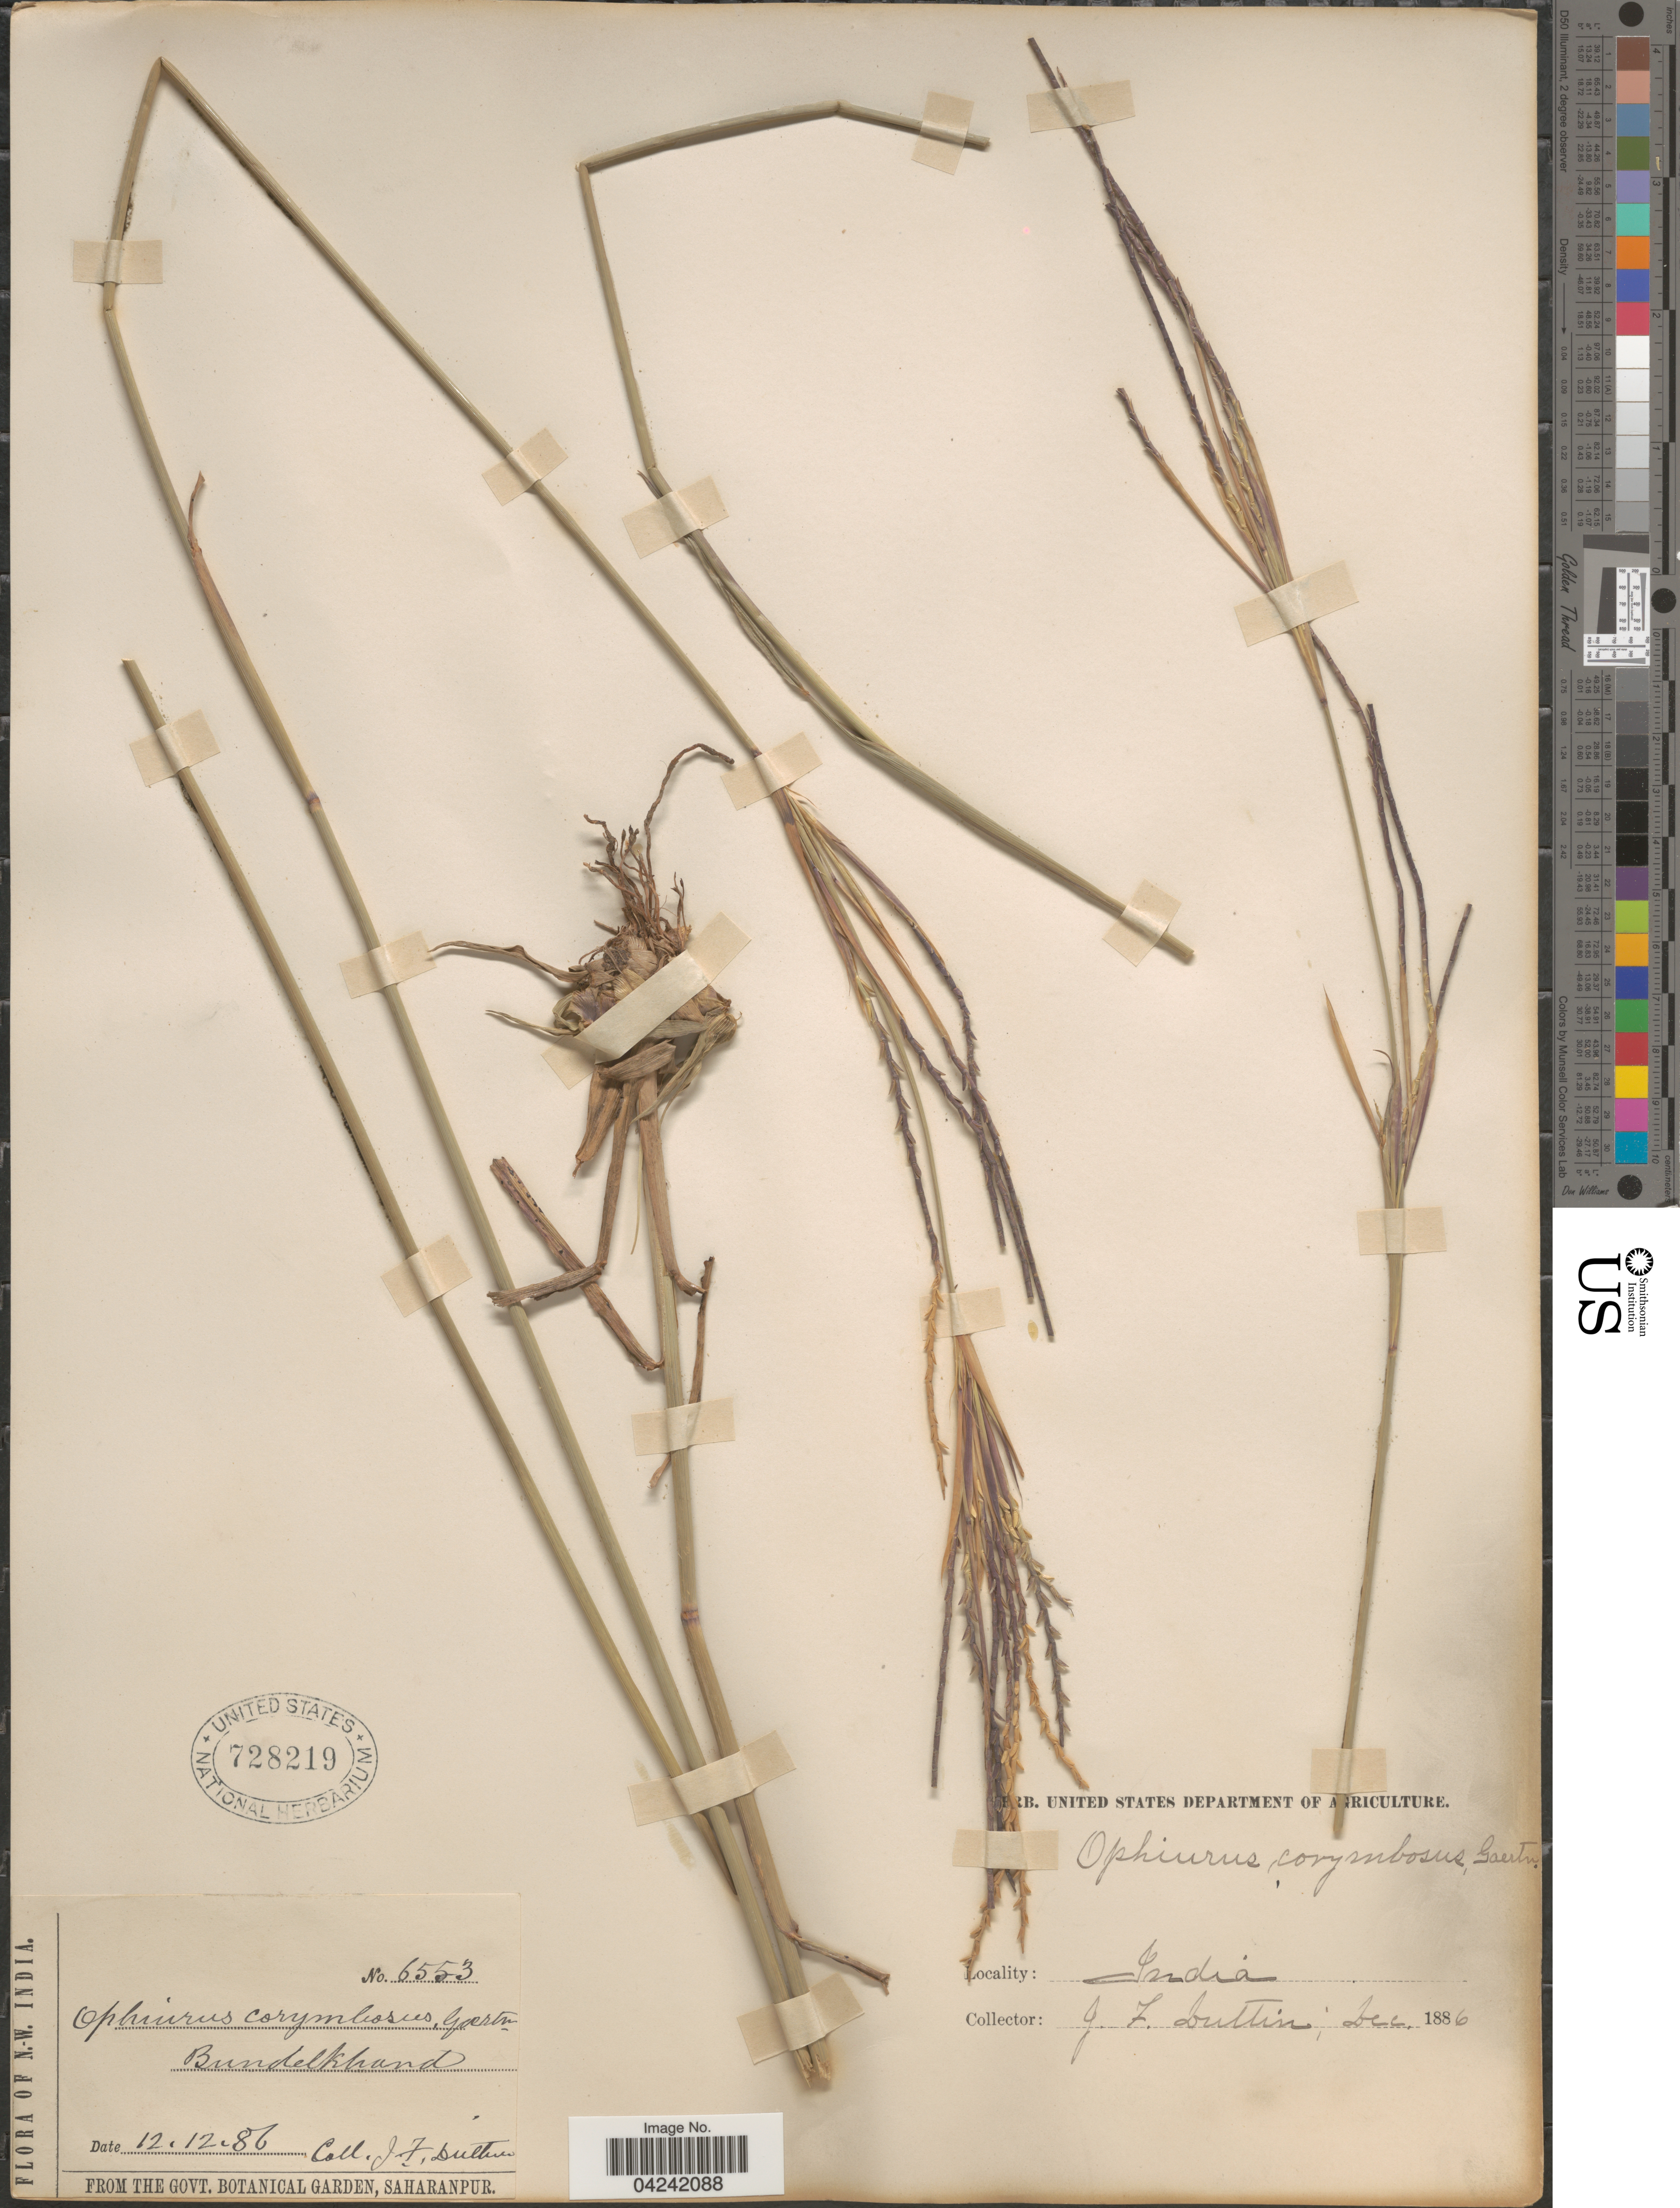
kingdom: Plantae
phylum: Tracheophyta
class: Liliopsida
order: Poales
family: Poaceae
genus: Ophiuros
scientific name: Ophiuros exaltatus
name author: (L.) Kuntze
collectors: J. F. Duthie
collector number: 6553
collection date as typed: Transcribed d/m/y: 12/12/86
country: India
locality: N.W. India. Bundelkhand.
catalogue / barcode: US 728219